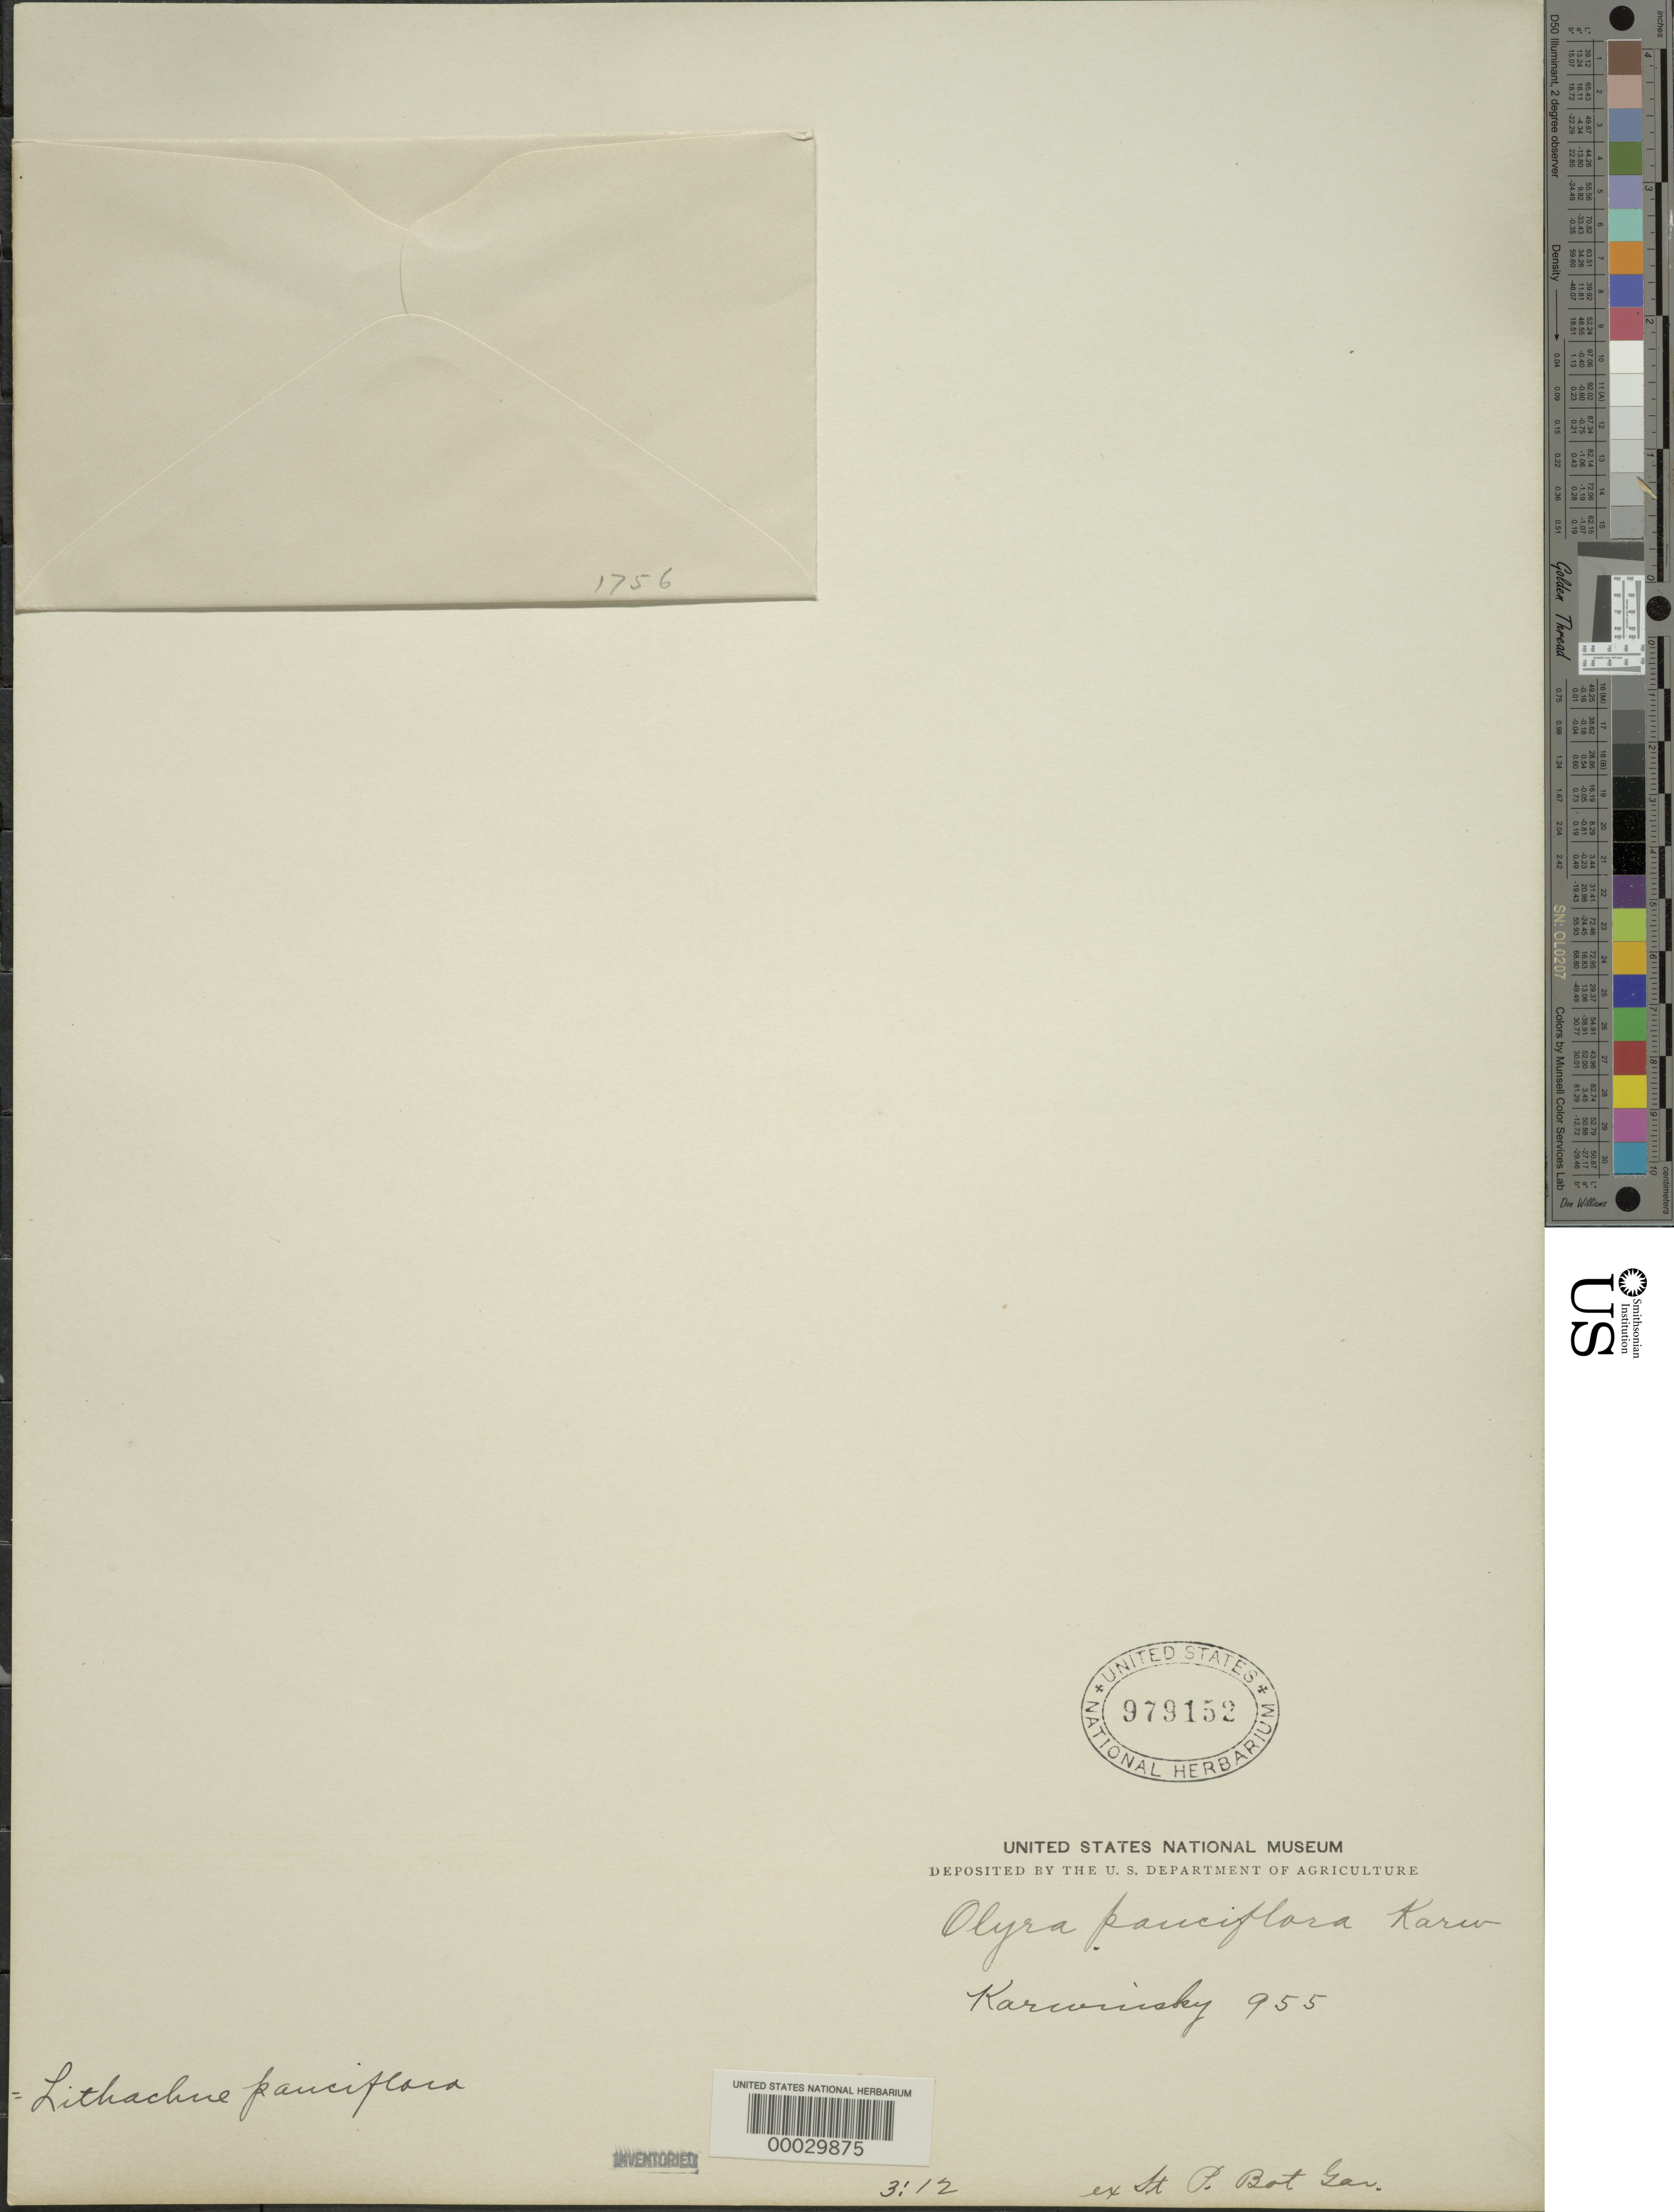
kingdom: Plantae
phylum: Tracheophyta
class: Liliopsida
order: Poales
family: Poaceae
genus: Lithachne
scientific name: Lithachne pauciflora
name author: (Sw.) P. Beauv.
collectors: W. F. Karwinski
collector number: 955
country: United States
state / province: Massachusetts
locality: Arnold Arboretum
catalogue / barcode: US 979152